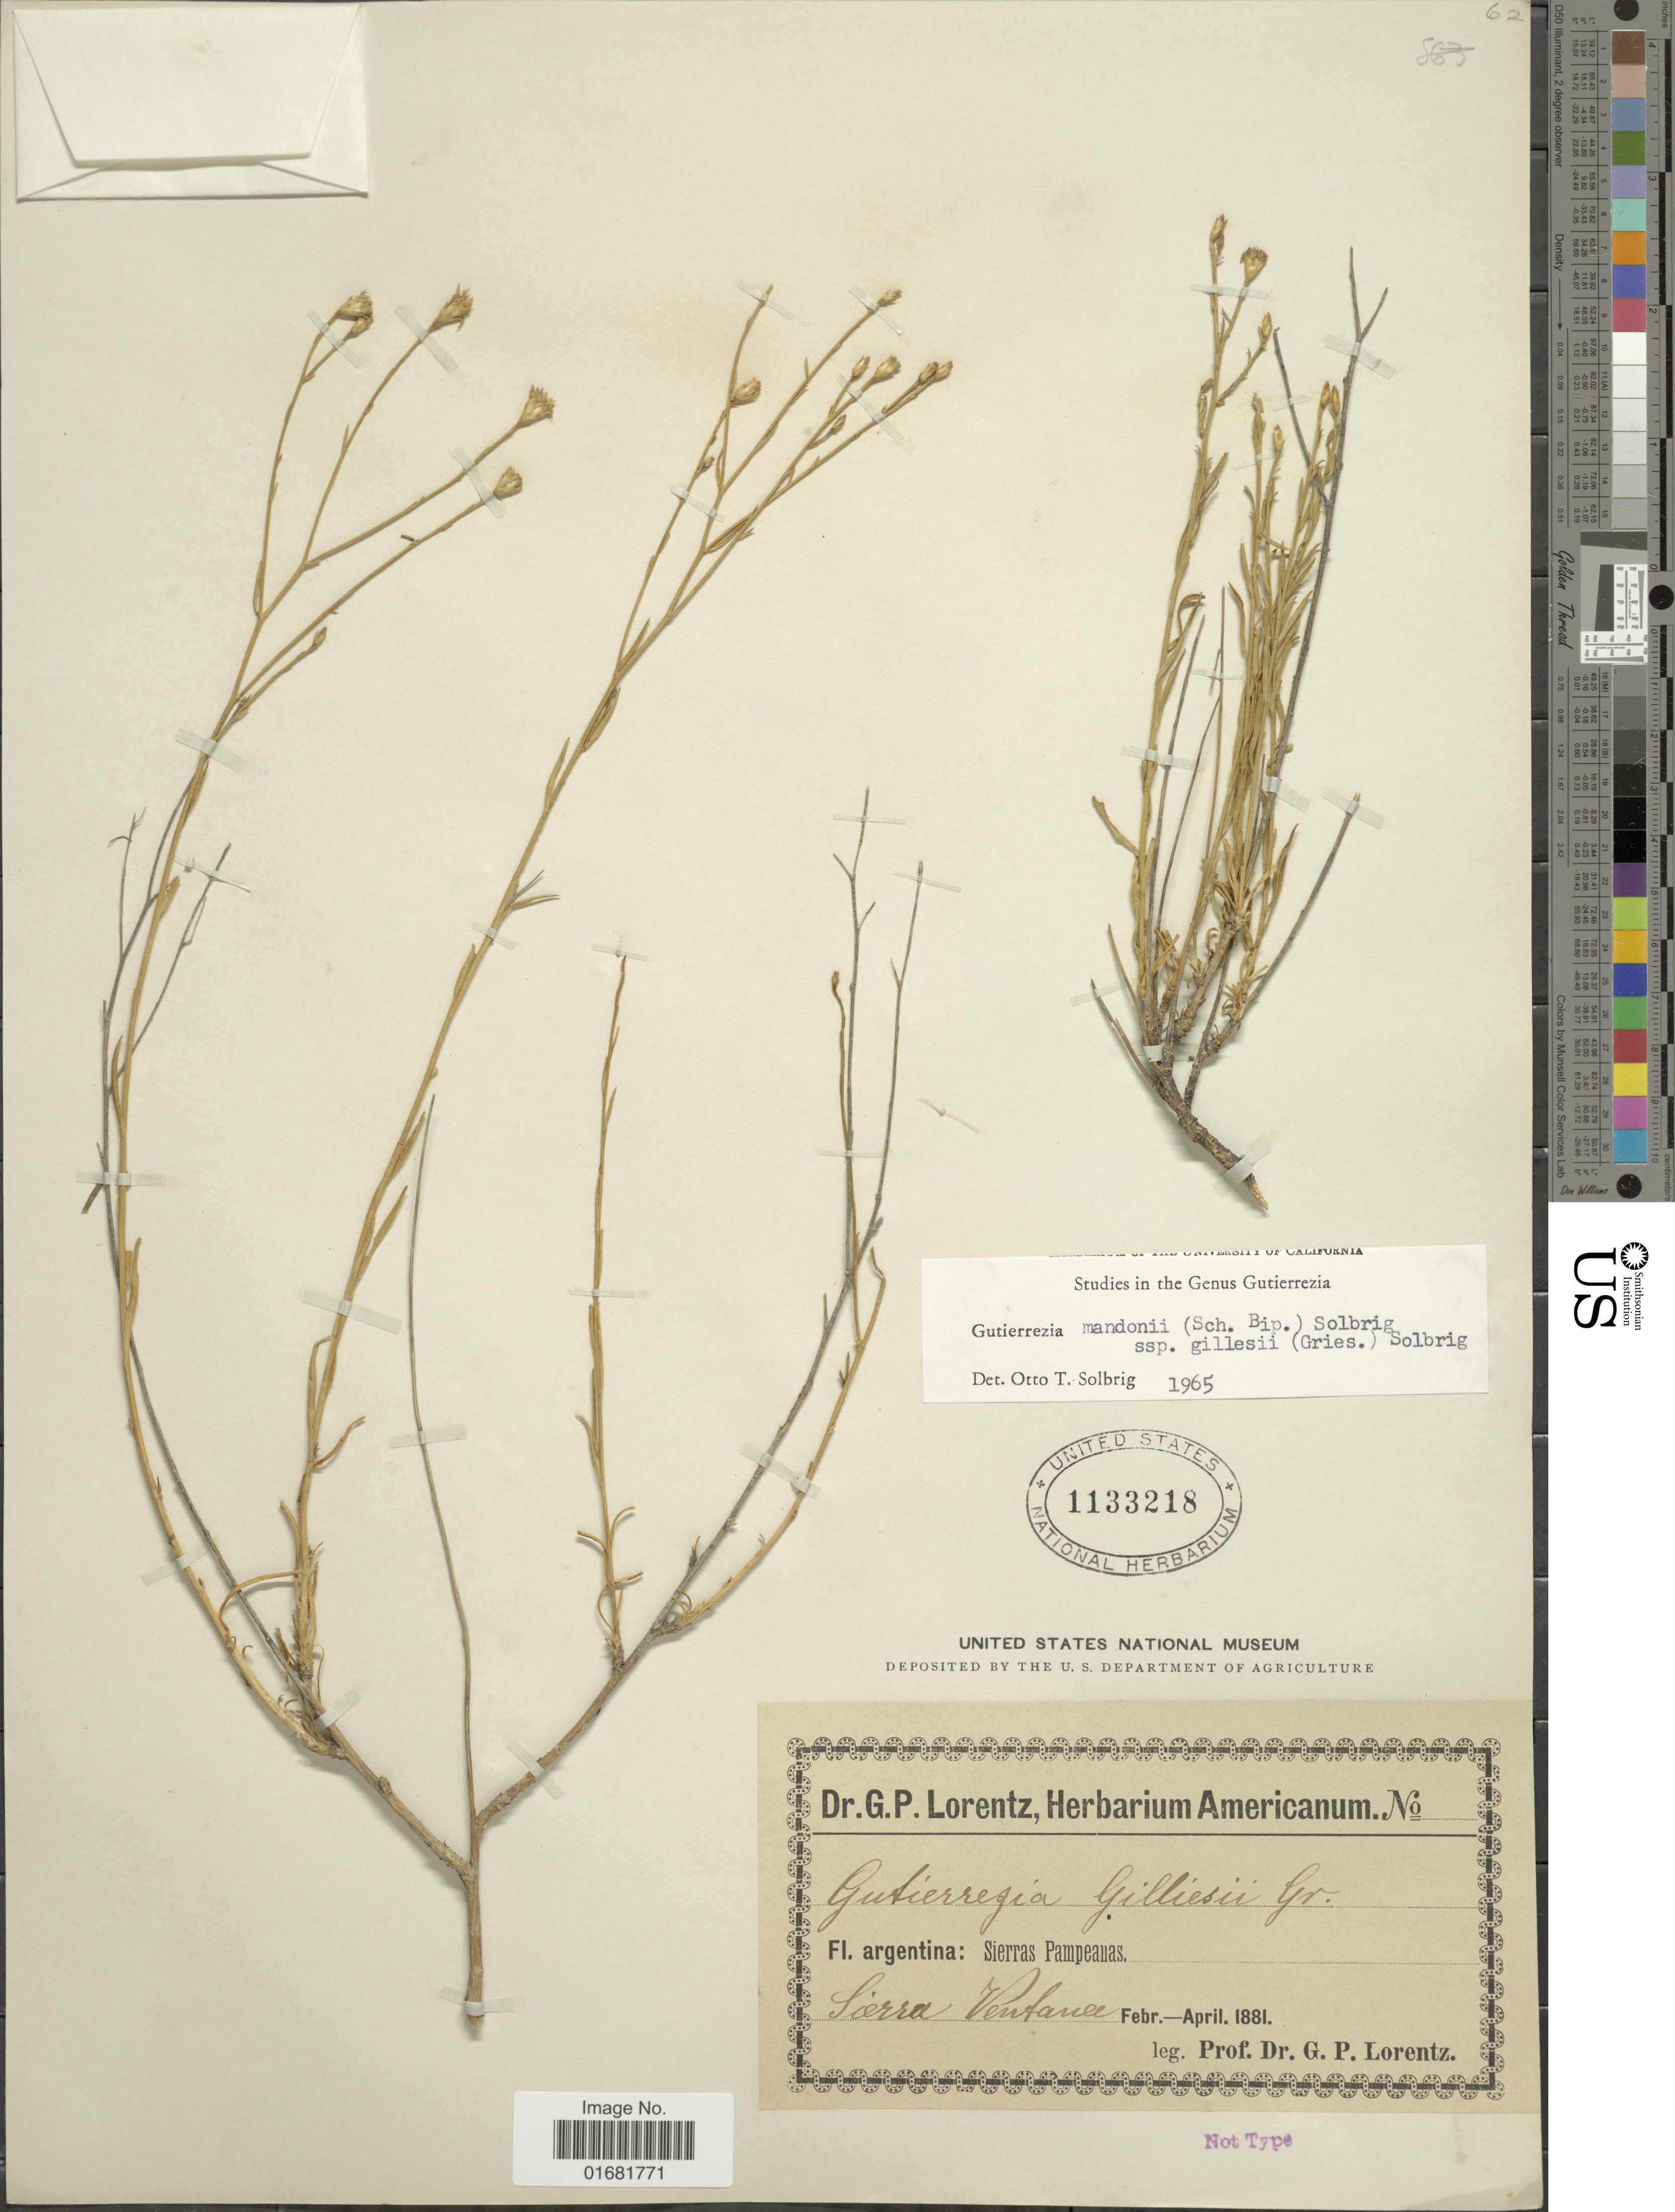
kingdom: Plantae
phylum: Tracheophyta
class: Magnoliopsida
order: Asterales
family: Asteraceae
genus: Gutierrezia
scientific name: Gutierrezia mandonii subsp. gillesii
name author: (Griseb.) Solbrig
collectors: P. G. Lorentz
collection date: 1881-02/1881-04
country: Argentina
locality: Sierras Pampeanas, Sierra Ventana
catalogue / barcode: US 1133218